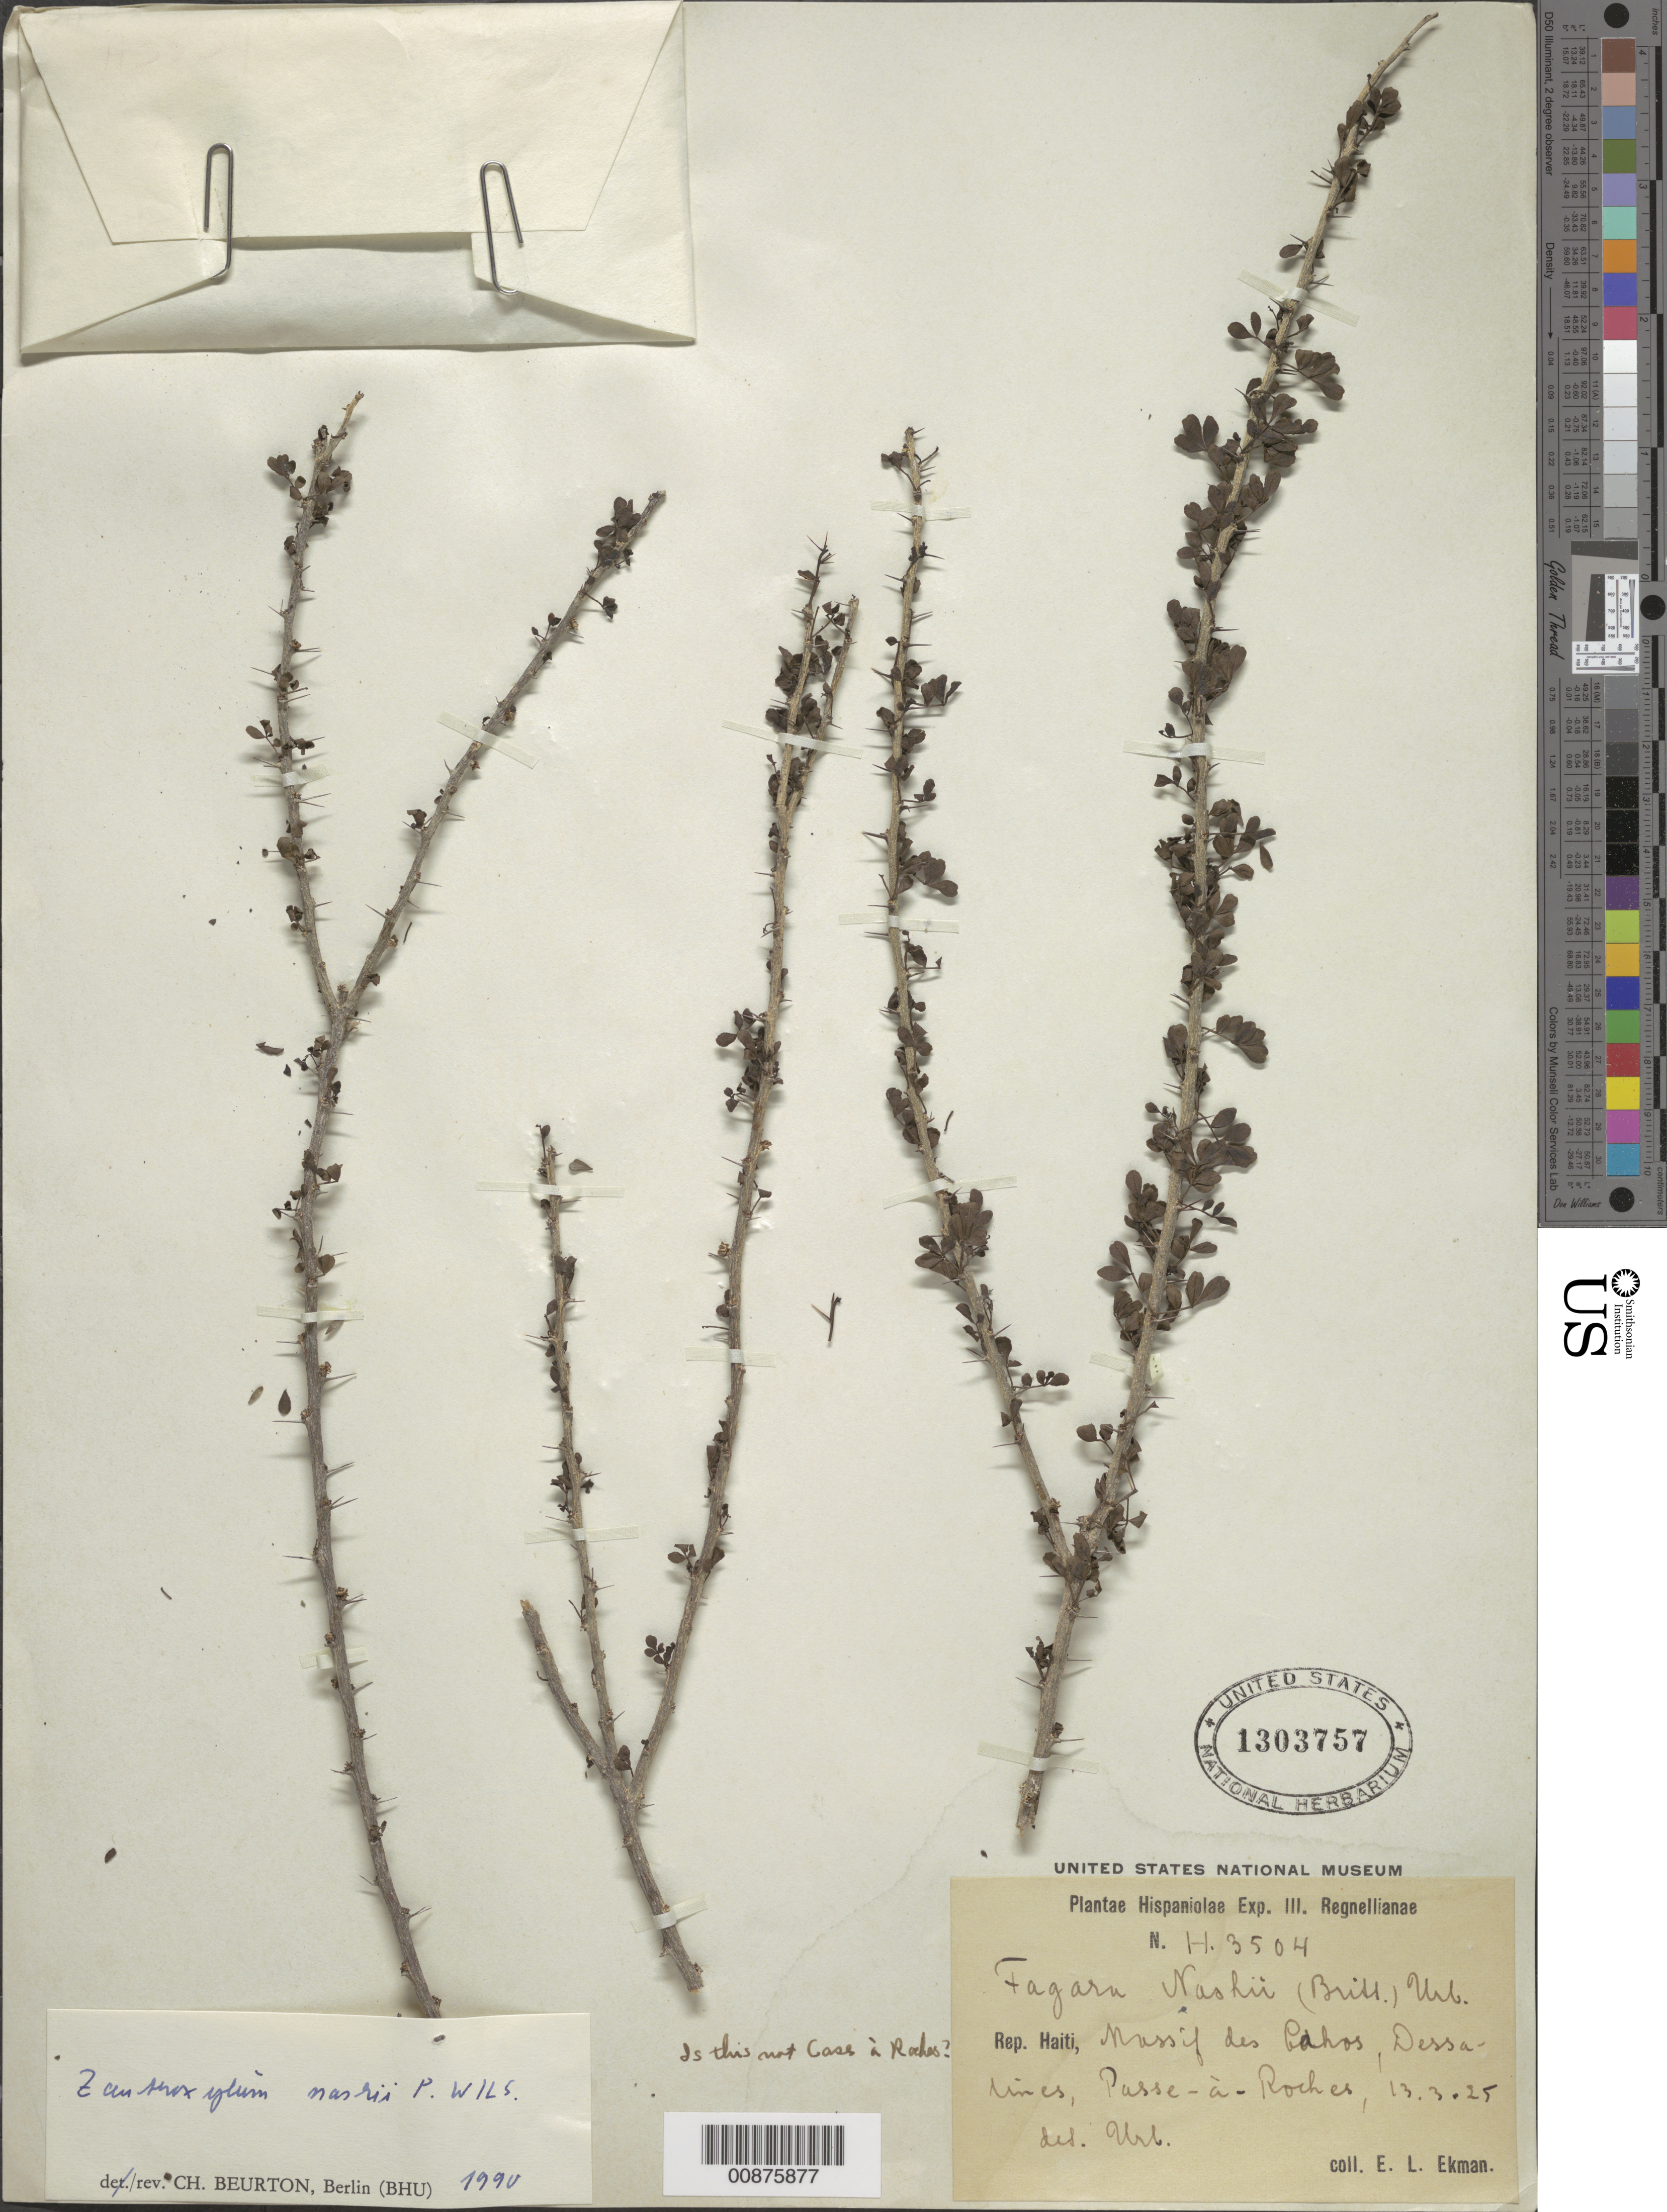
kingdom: Plantae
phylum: Tracheophyta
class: Magnoliopsida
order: Sapindales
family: Rutaceae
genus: Zanthoxylum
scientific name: Zanthoxylum nashii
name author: P. Wilson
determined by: Beurton, C.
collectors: E. L. Ekman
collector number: H 3504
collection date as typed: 13 Mar 1925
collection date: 1925-03-13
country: Haiti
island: Hispaniola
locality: Massif des Cahos, Dessalines, Passe à Roches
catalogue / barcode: US 1303757